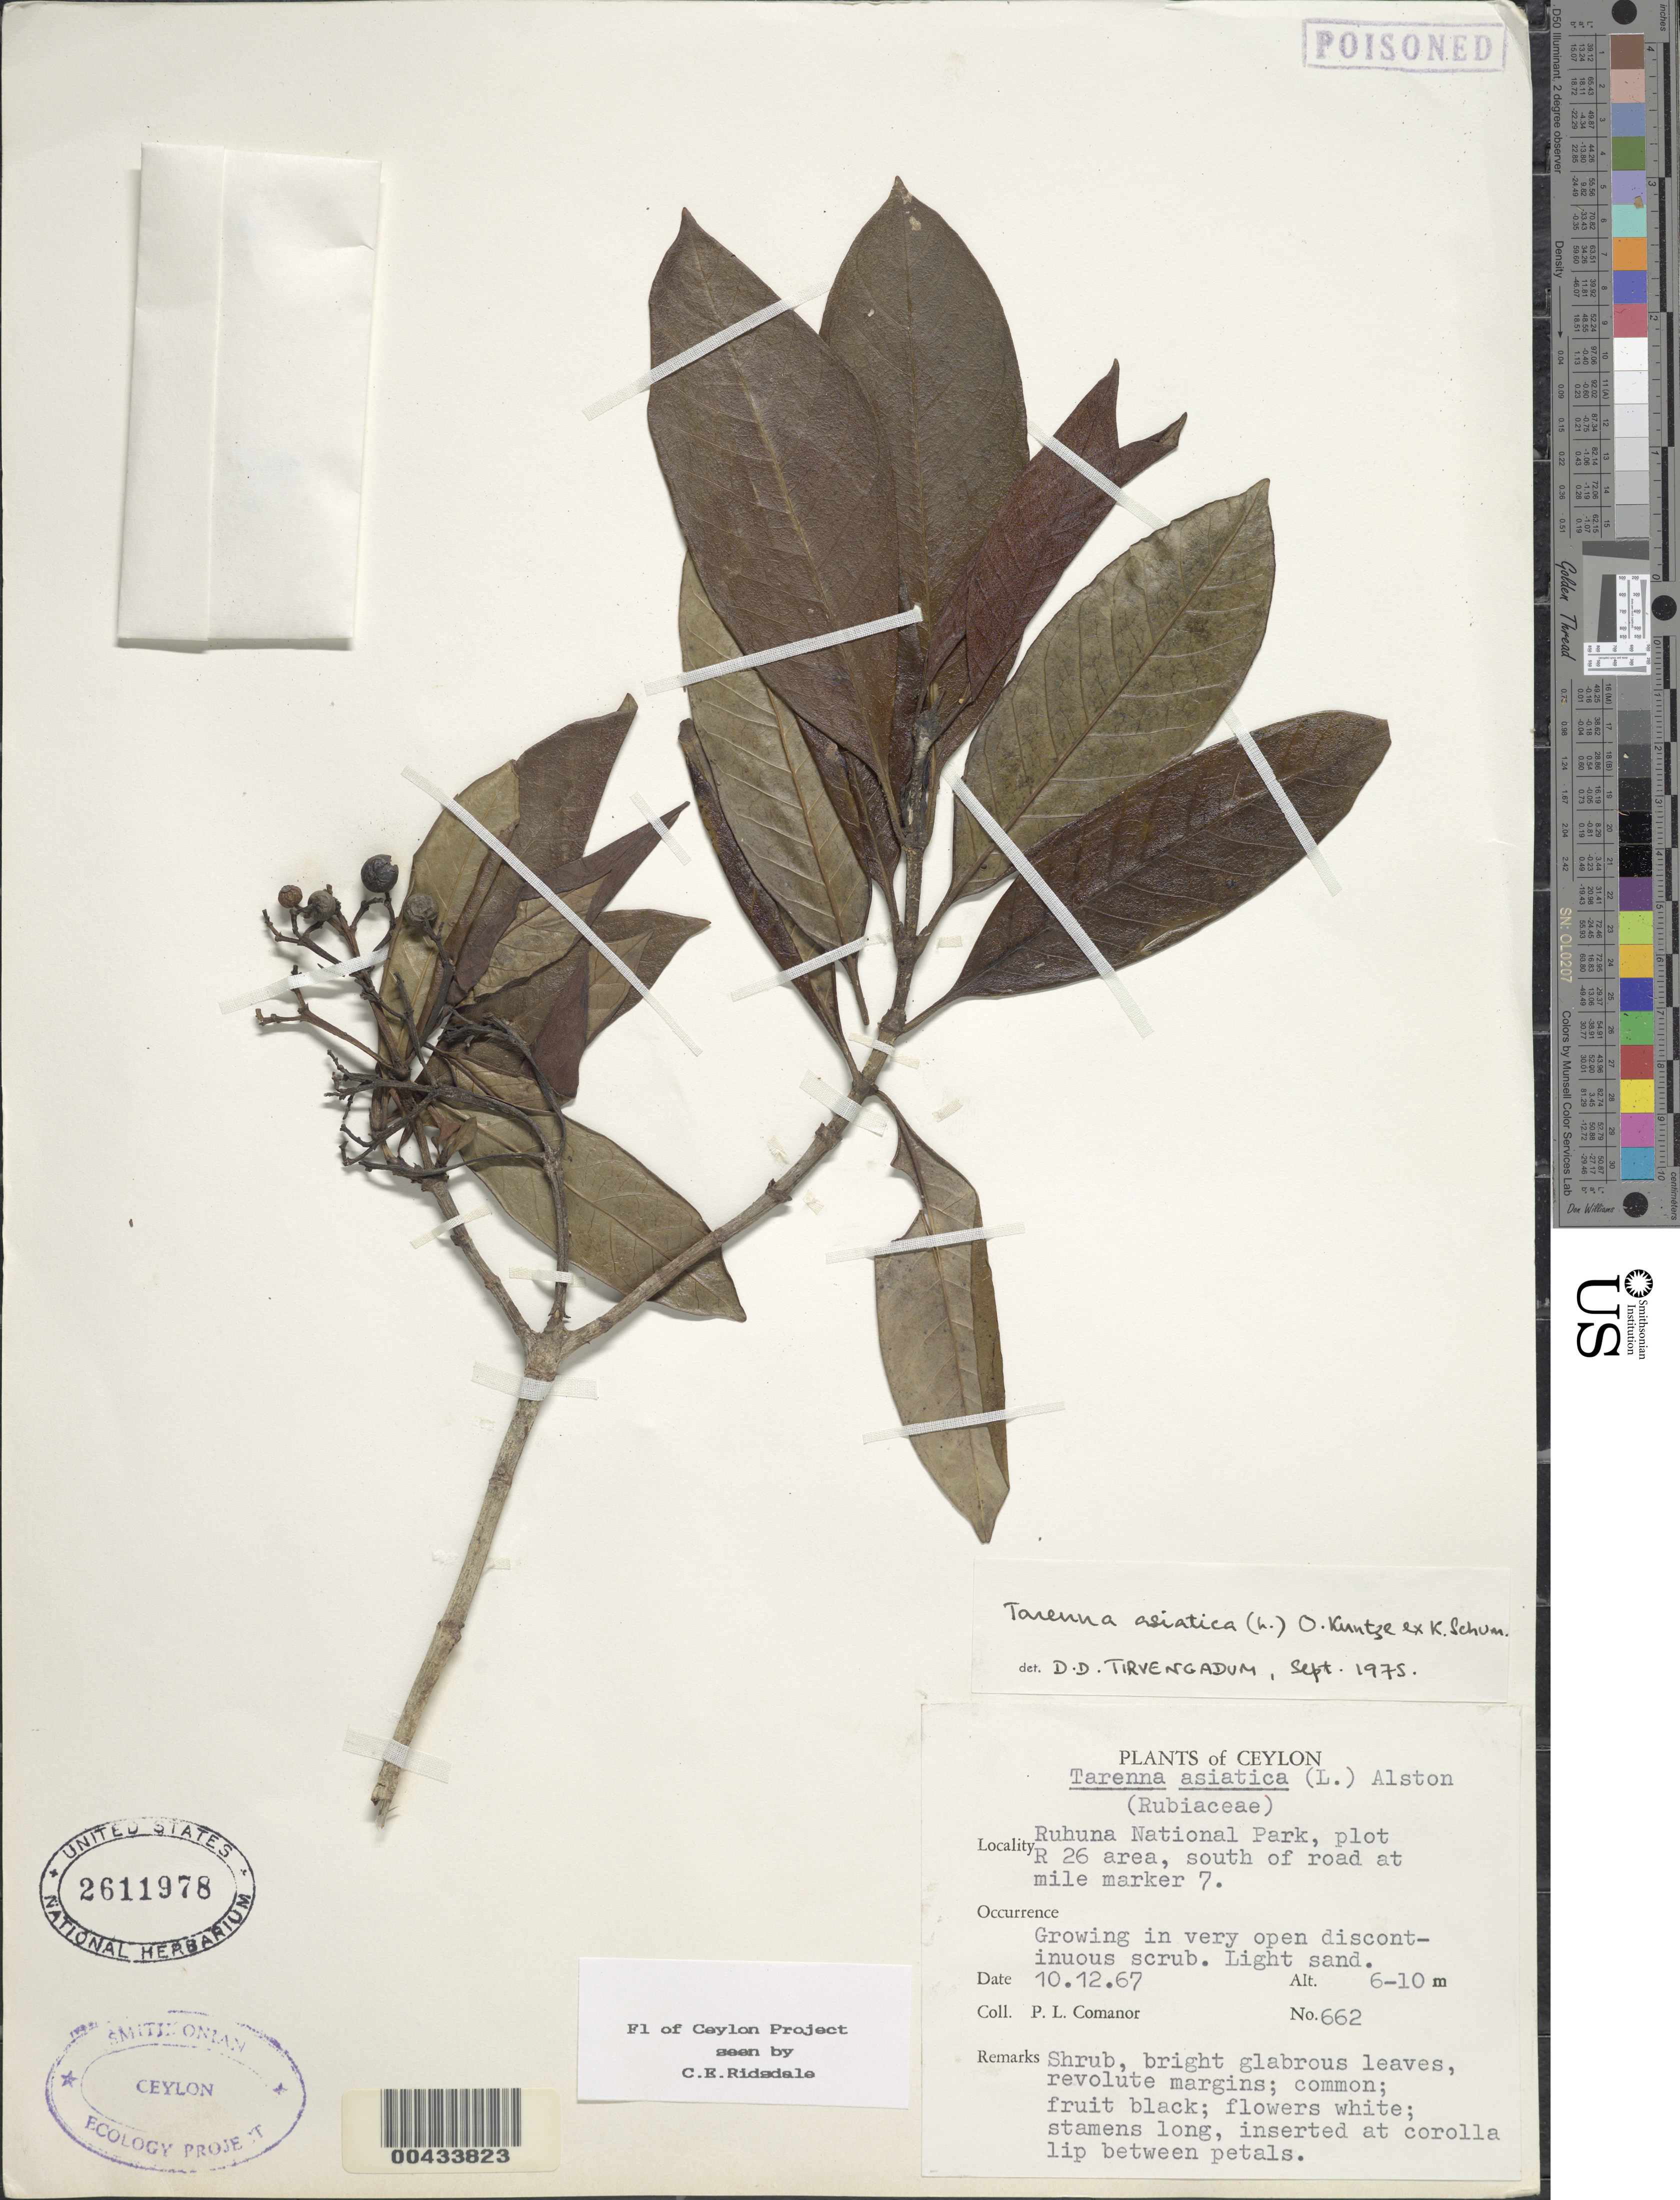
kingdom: Plantae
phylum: Tracheophyta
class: Magnoliopsida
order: Gentianales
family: Rubiaceae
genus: Tarenna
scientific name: Tarenna asiatica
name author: (L.) Kuntze ex K. Schum.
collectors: P. Comanor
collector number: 662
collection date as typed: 10 Dec 1967 or 12 Oct 1967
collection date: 1967-10-12 or 1967-12-10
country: Sri Lanka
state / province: Southern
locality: Ruhuna Natl. Park, plot R 26 area, S of rd at mile marker 7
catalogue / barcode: US 2611978